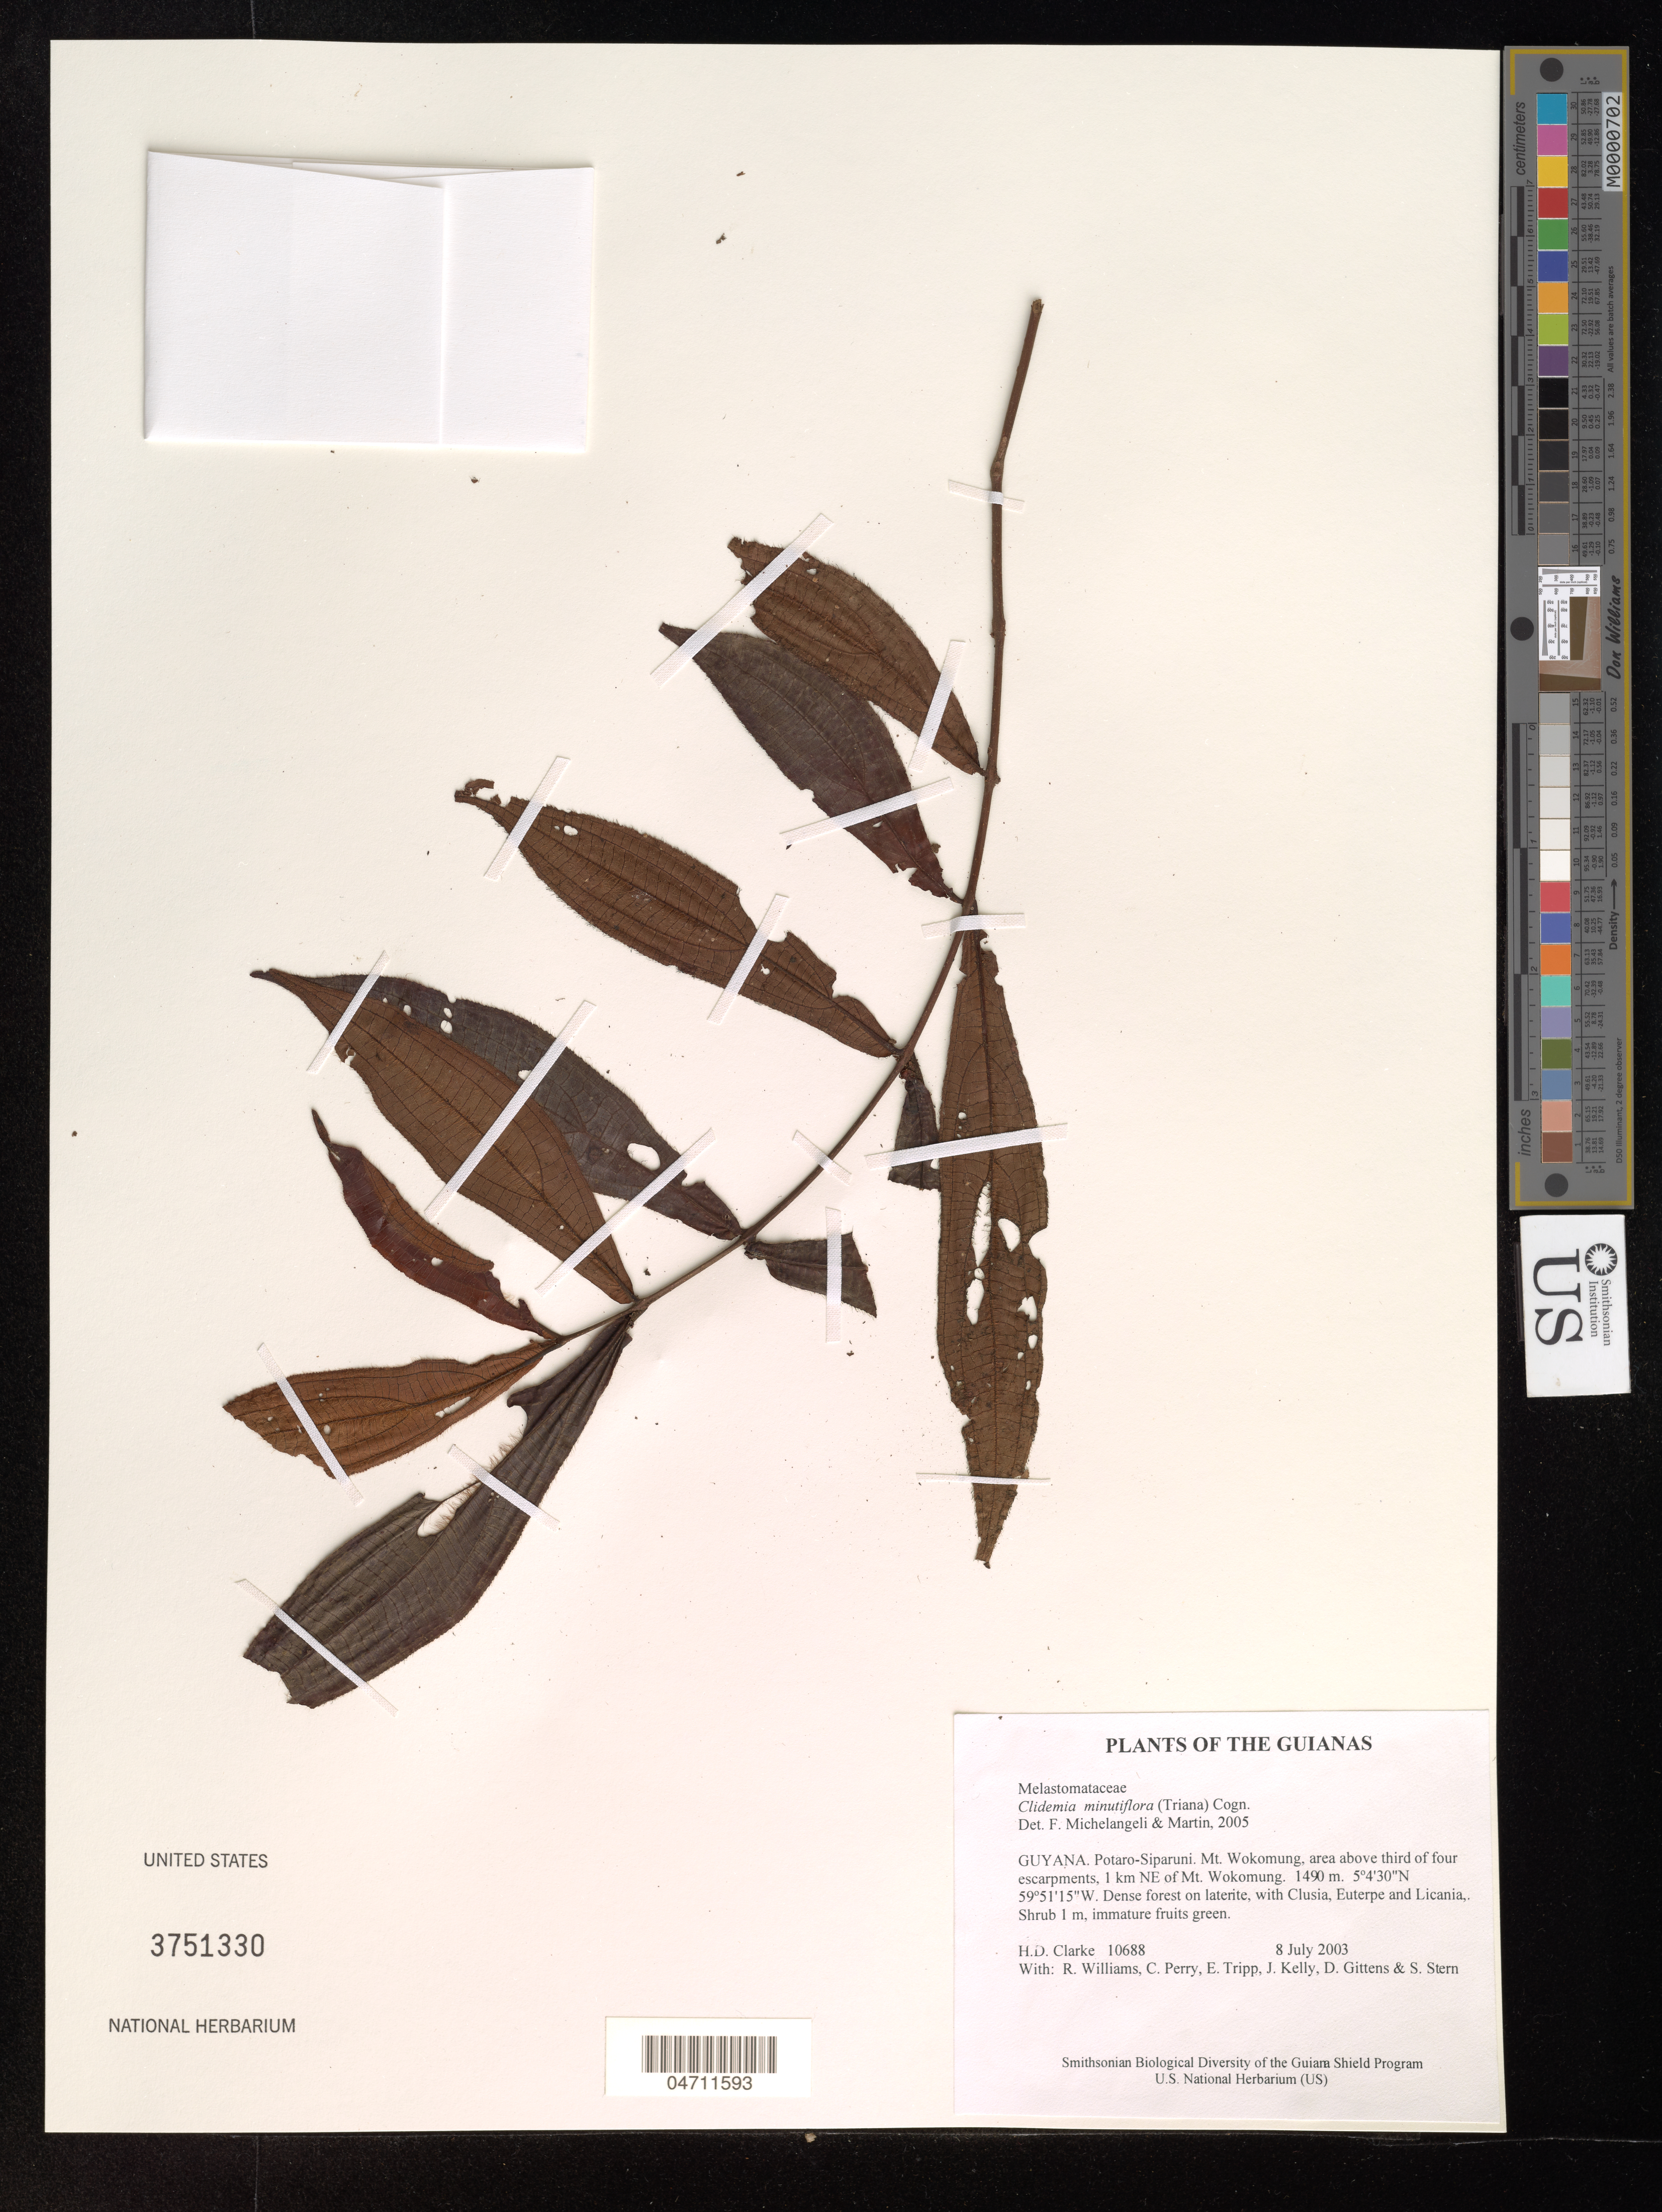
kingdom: Plantae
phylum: Tracheophyta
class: Magnoliopsida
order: Myrtales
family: Melastomataceae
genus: Clidemia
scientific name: Clidemia minutiflora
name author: (Triana) Cogn.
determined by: Michelangeli, F. A.; Martin, C.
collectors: H. D. Clarke, R. Williams, C. Perry, E. Tripp, J. Kelly, D. Gittens & S. R. Stern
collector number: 10688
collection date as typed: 8 July 2003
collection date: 2003-07-08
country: Guyana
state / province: Potaro-Siparuni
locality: Mt. Wokomung, area above third of four escarpments, 1 km NE of Mt. Wokomung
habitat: Dense forest on laterite, with Clusia, Euterpe and Licania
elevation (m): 1490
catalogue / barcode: US 3751330